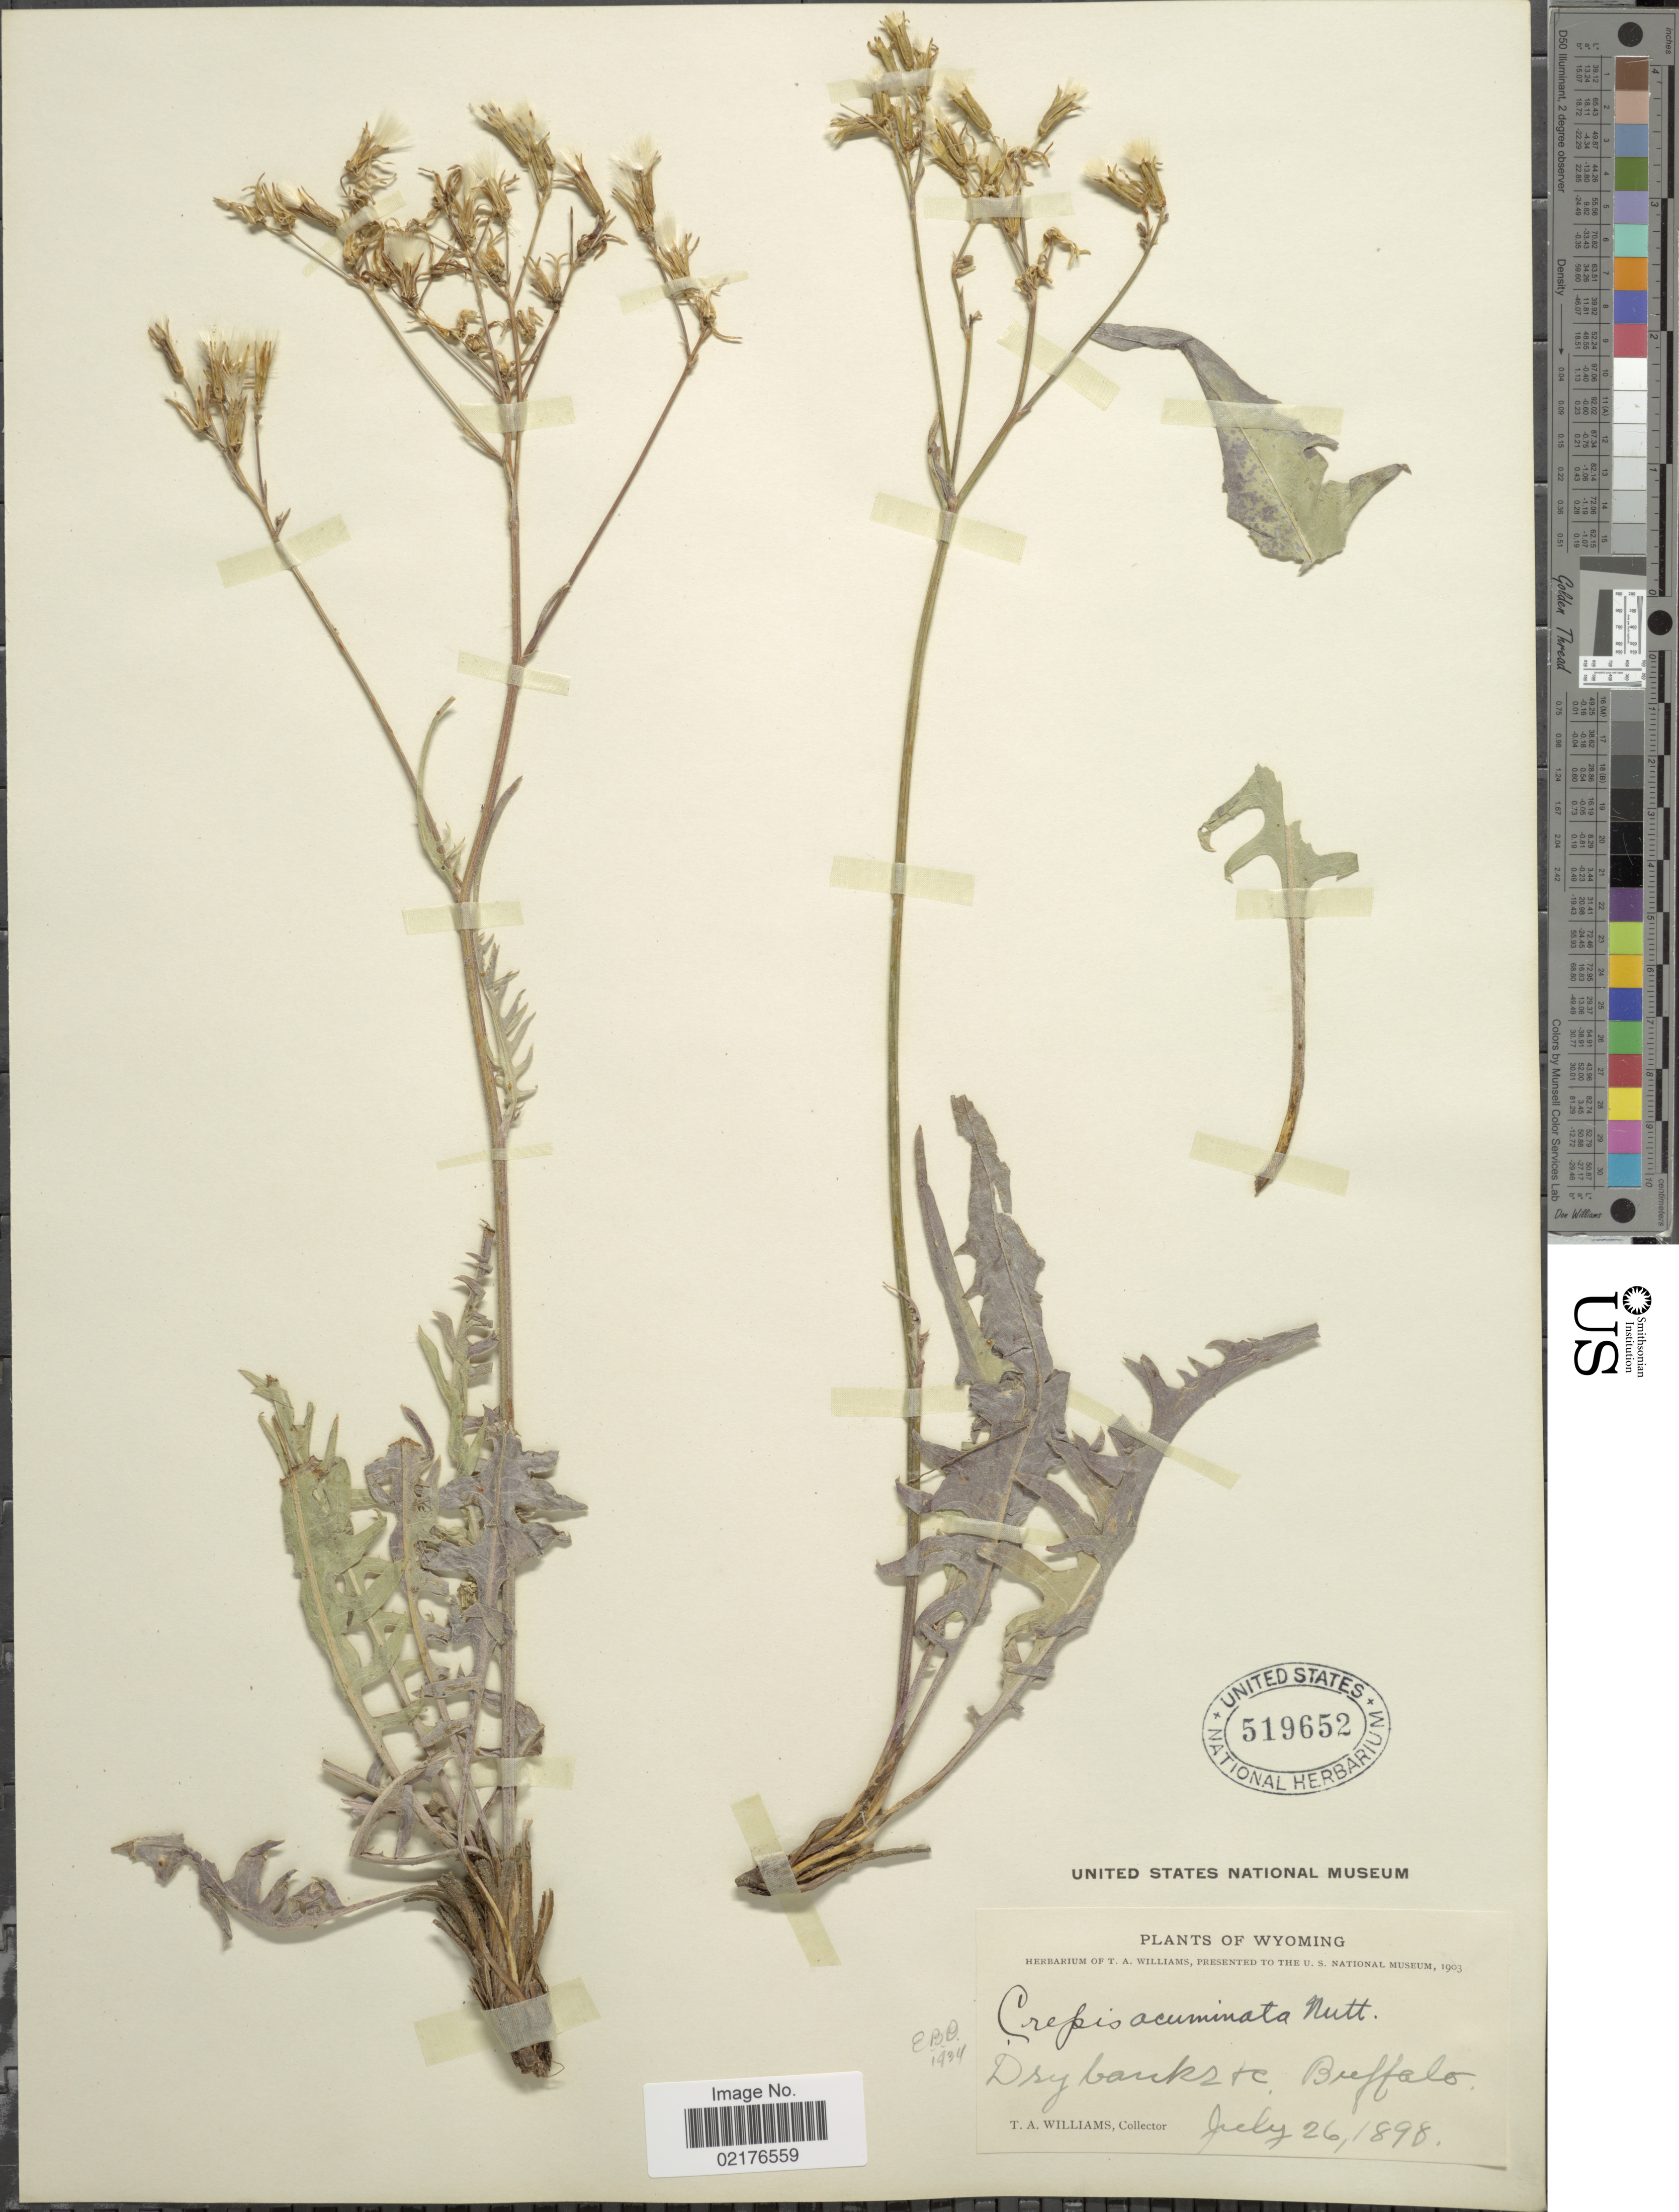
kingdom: Plantae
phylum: Tracheophyta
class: Magnoliopsida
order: Asterales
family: Asteraceae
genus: Crepis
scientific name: Crepis acuminata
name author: Nutt.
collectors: T. A. Williams (herbarium)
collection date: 1898-07-26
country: United States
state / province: Wyoming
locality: Dry banks to Buffalo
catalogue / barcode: US 519652